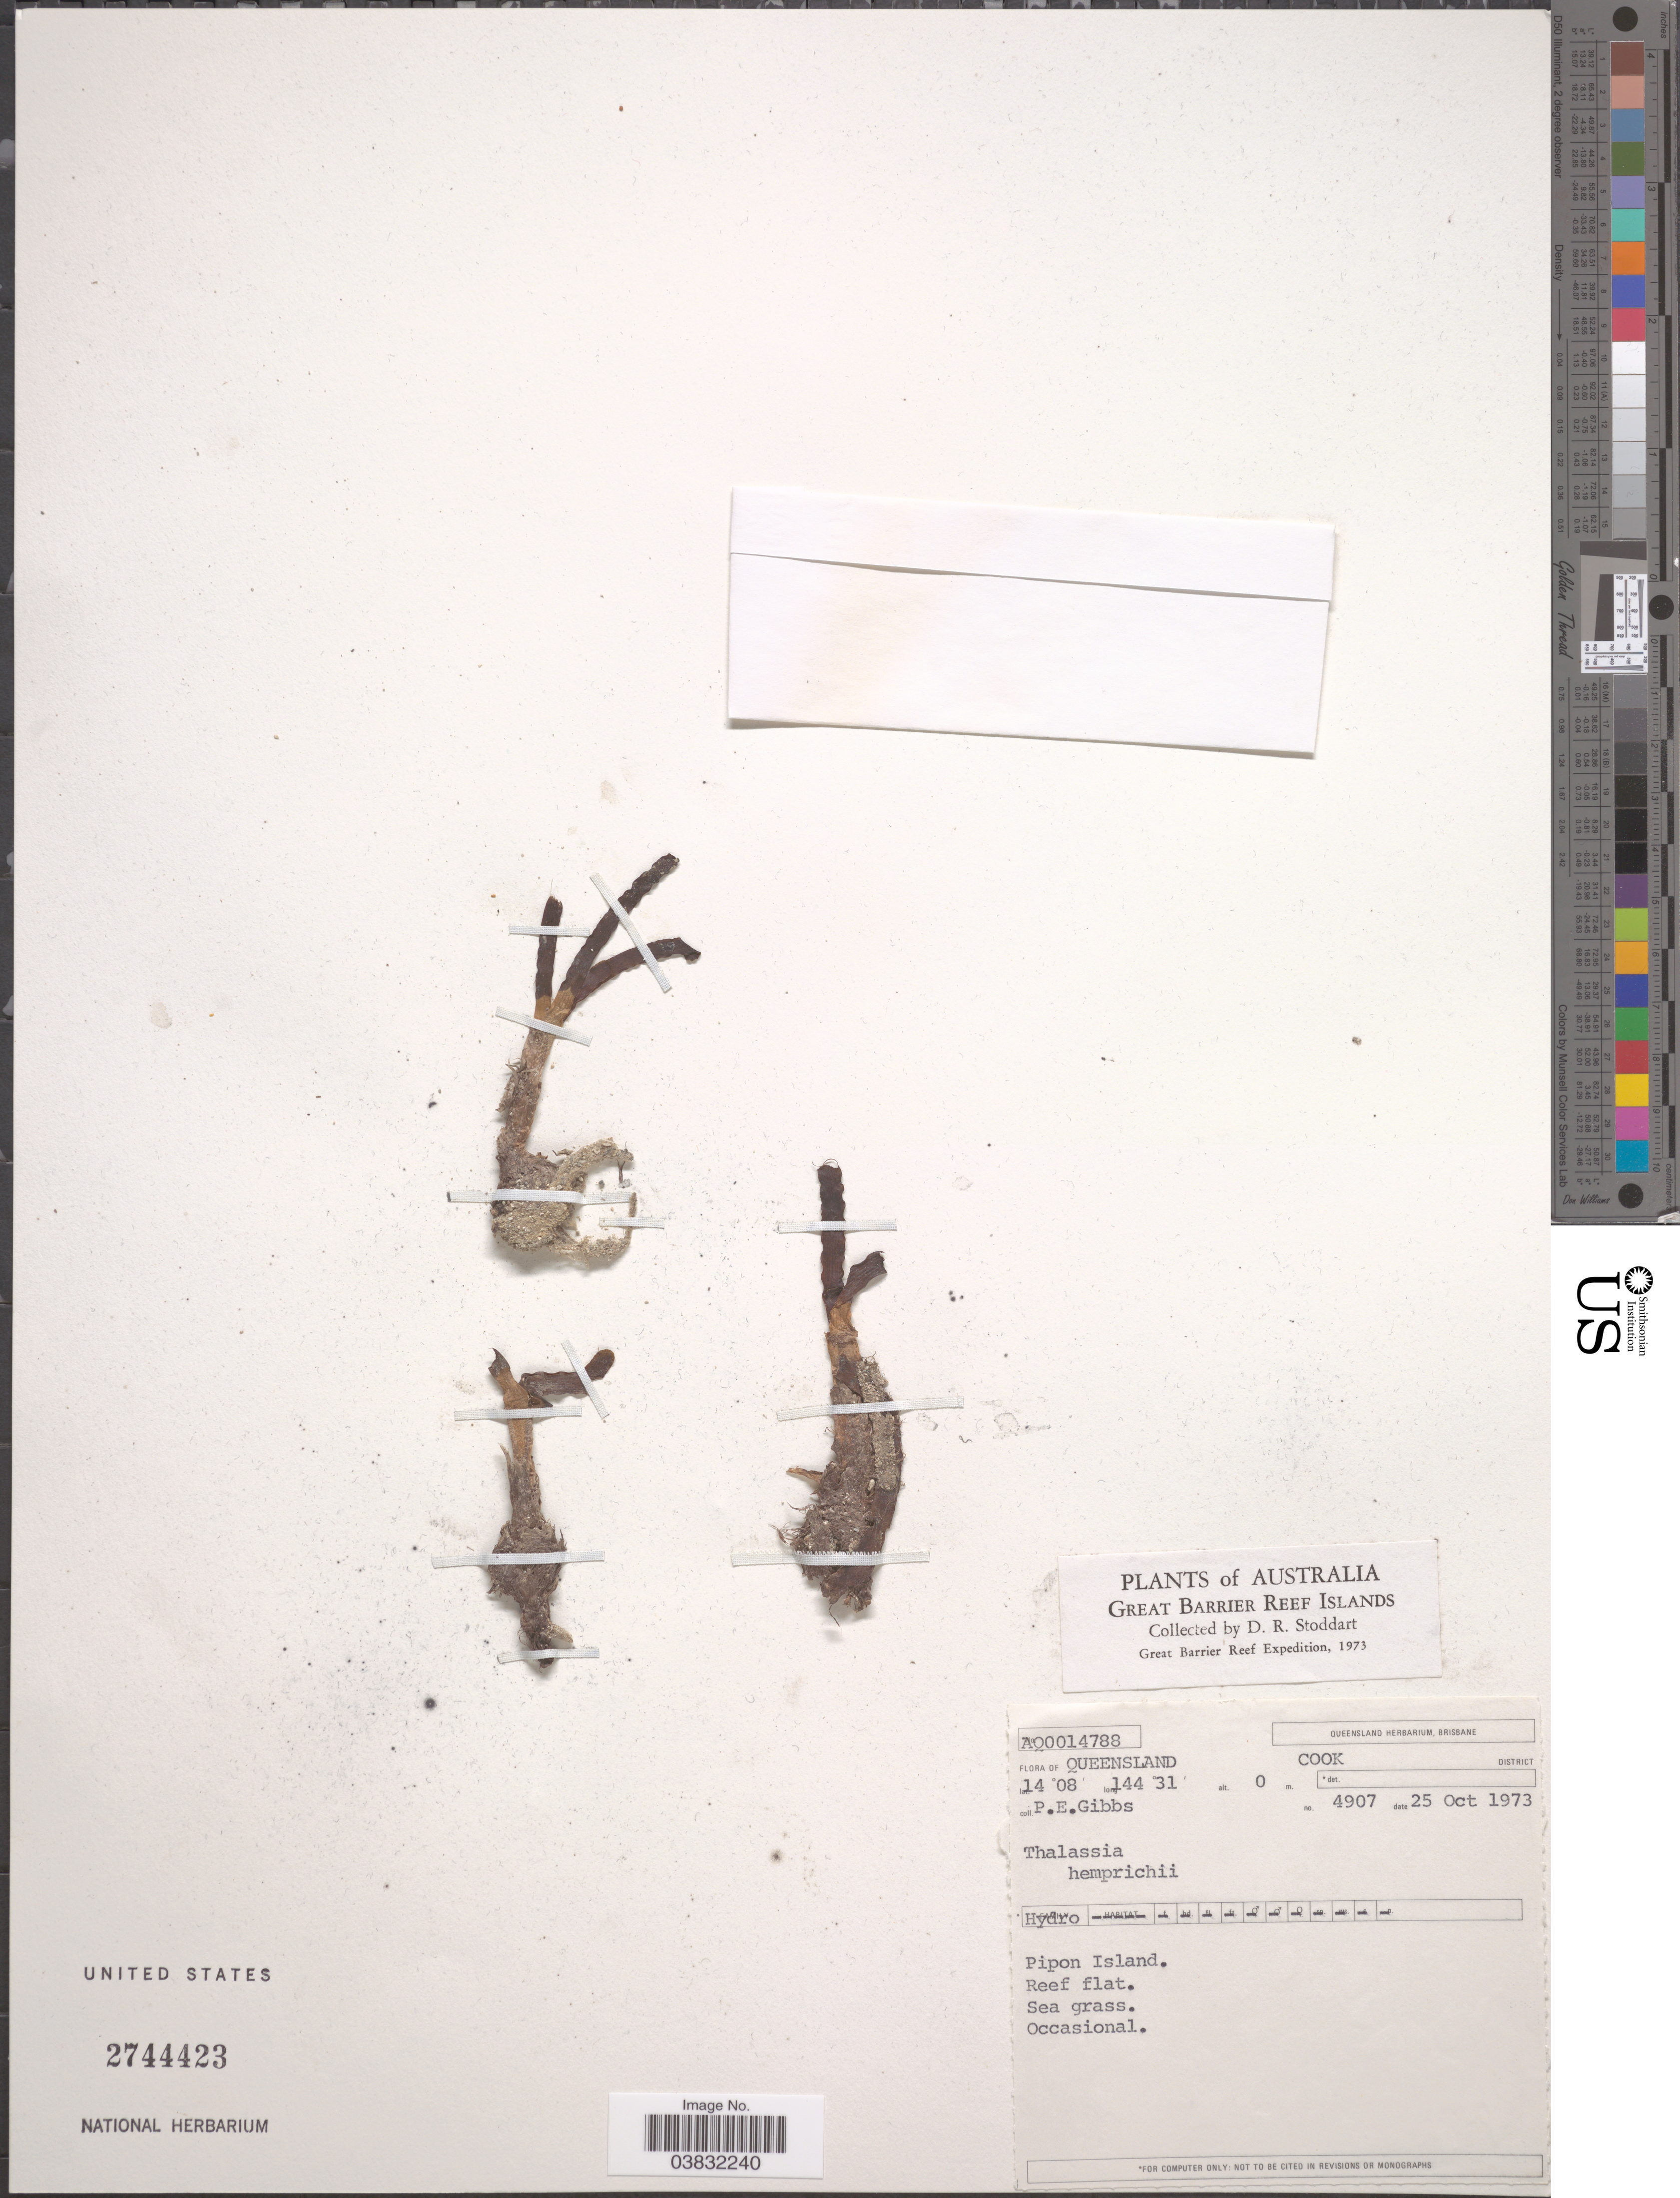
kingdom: Plantae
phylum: Tracheophyta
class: Liliopsida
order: Alismatales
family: Hydrocharitaceae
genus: Thalassia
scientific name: Thalassia hemprichii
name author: Asch.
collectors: D. R. Stoddart & P. E. Gibbs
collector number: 4907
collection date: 1973-10-25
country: Australia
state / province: Queensland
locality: Great Barrier Reef Islands. Cook District. Pipon Island.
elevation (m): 0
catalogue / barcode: US 2744423